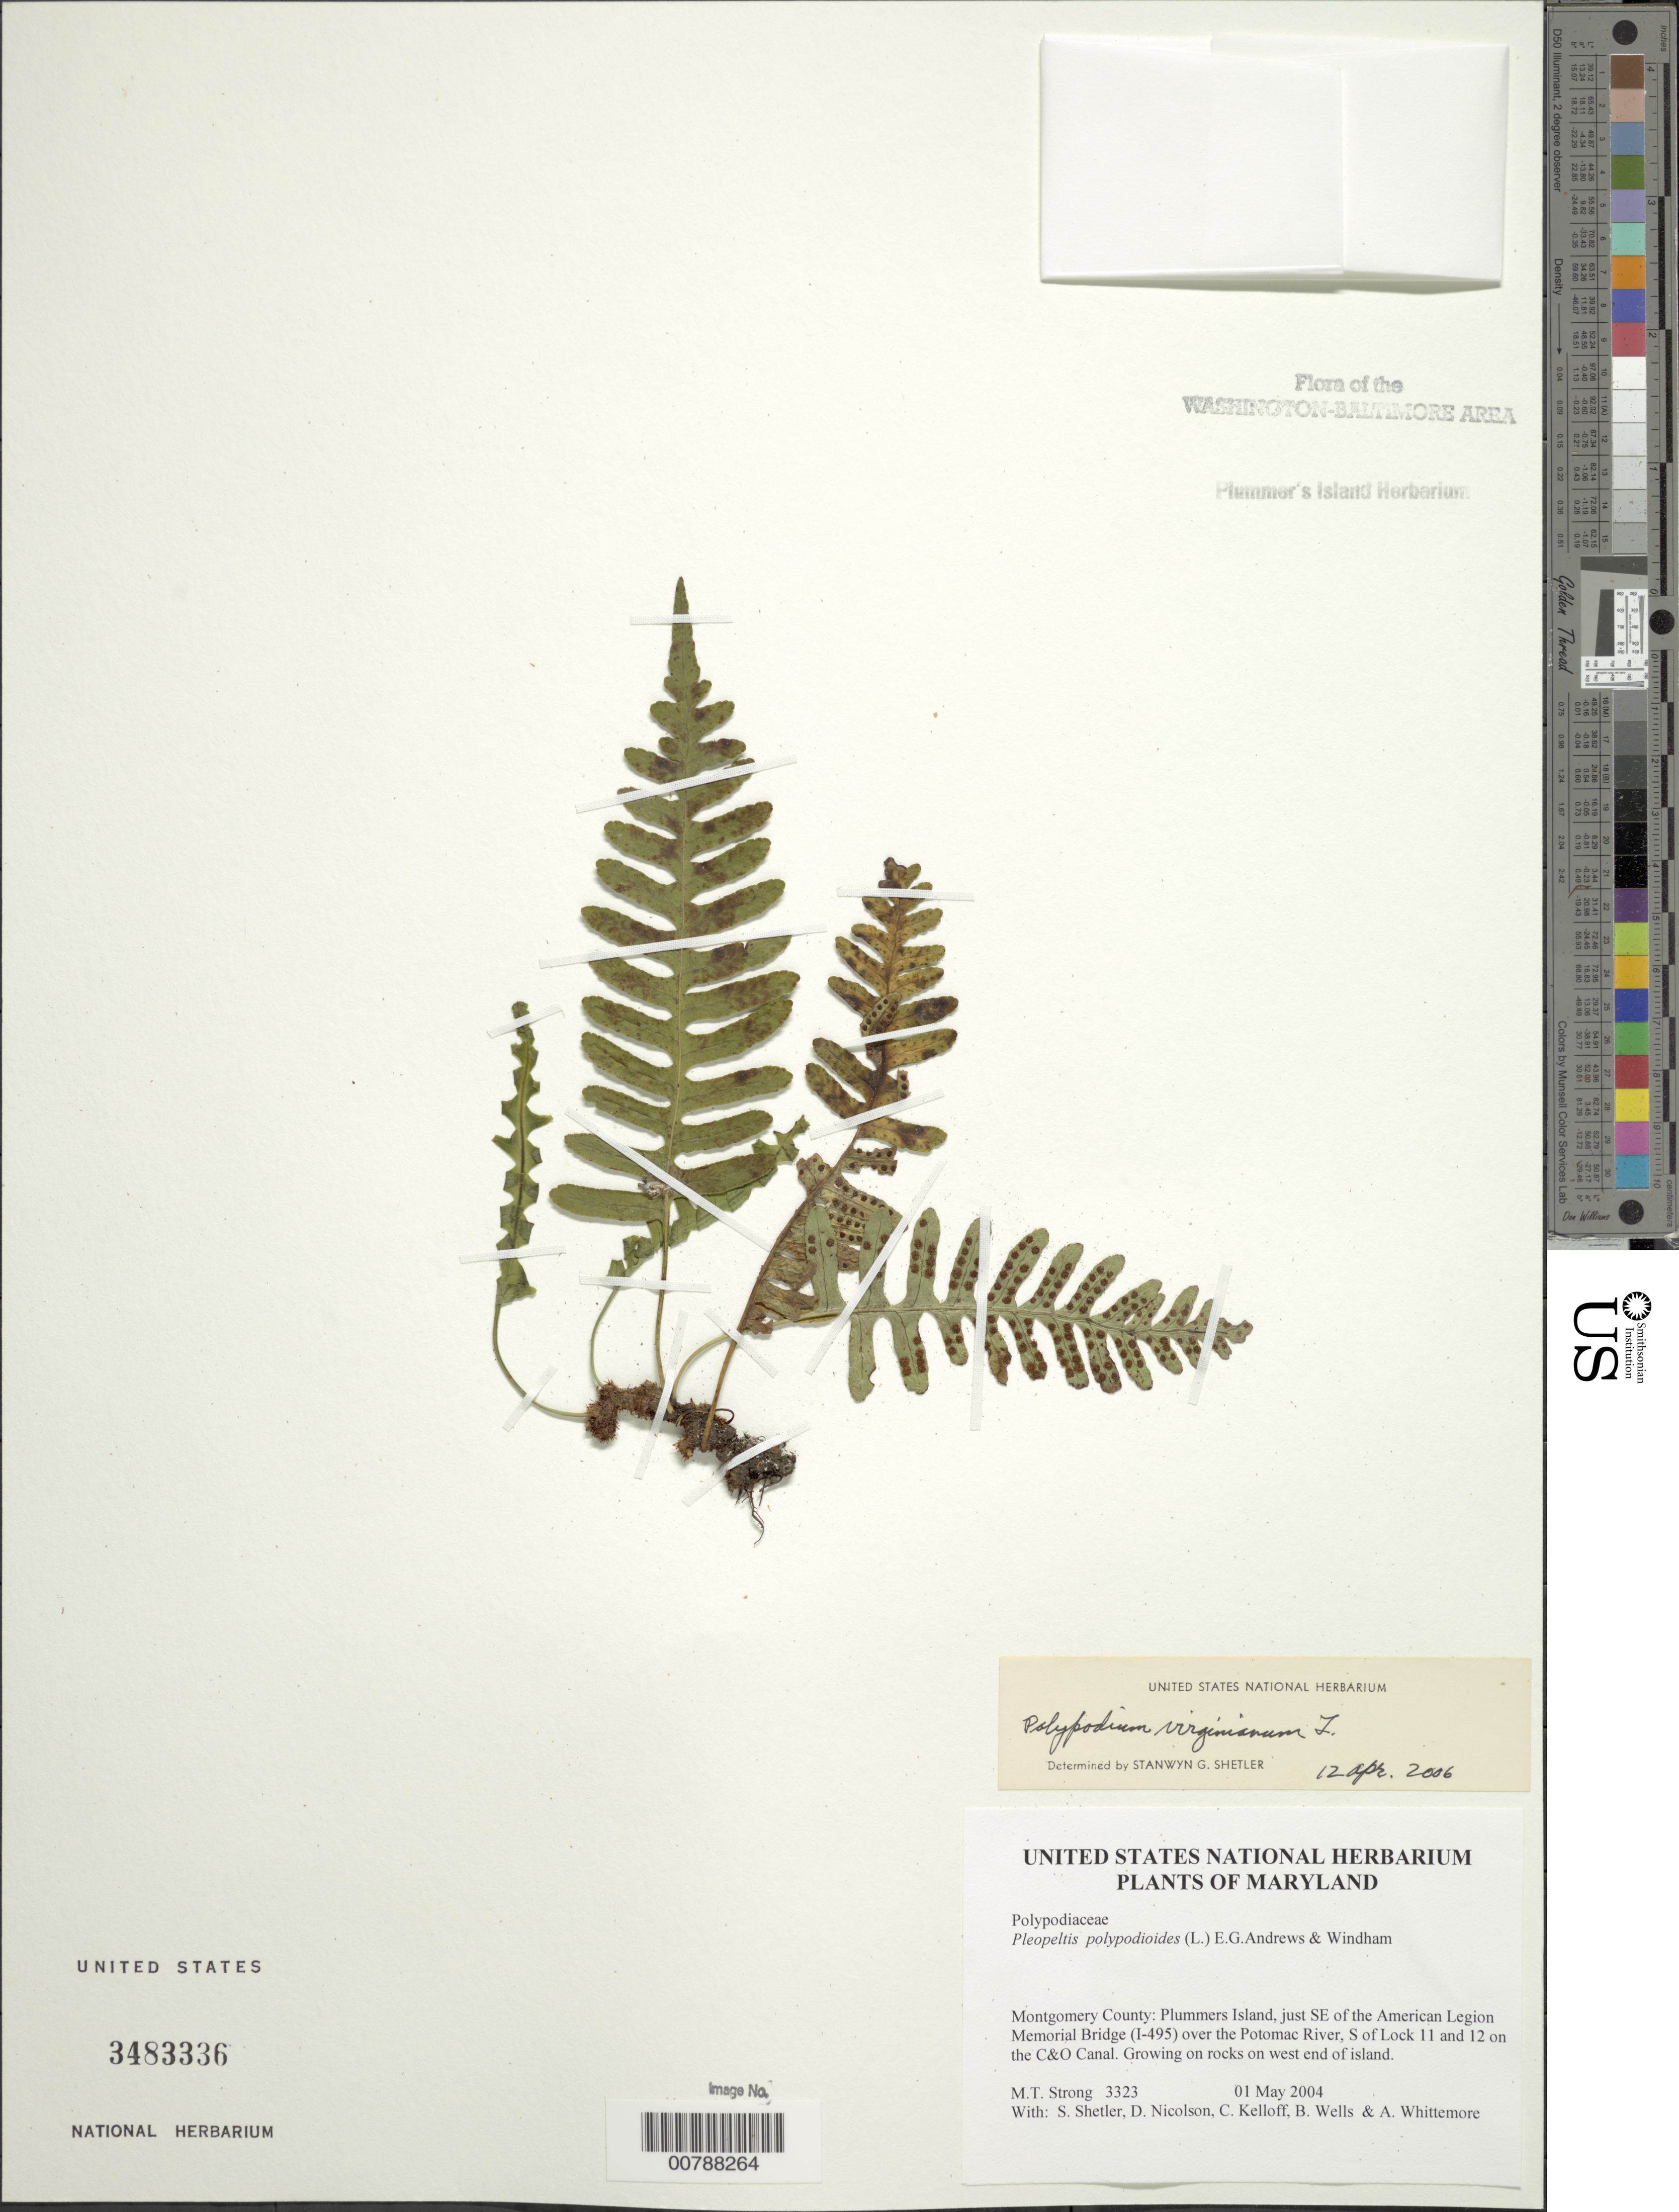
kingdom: Plantae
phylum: Tracheophyta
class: Polypodiopsida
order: Polypodiales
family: Polypodiaceae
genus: Polypodium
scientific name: Polypodium virginianum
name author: L.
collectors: M. T. Strong, S. Shetler, D. H. Nicolson, C. L. Kelloff, B. Wells & A. Whittemore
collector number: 3323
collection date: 2004-05-01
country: United States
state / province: Maryland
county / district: Montgomery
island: Plummers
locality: Plummers Island, just SE of the American Legion Memorial Bridge (I-495) over the Potomac River, S of Lock 11 and 12 on the C&O Canal.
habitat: Growing on rocks on west end of island.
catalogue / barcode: US 3483336